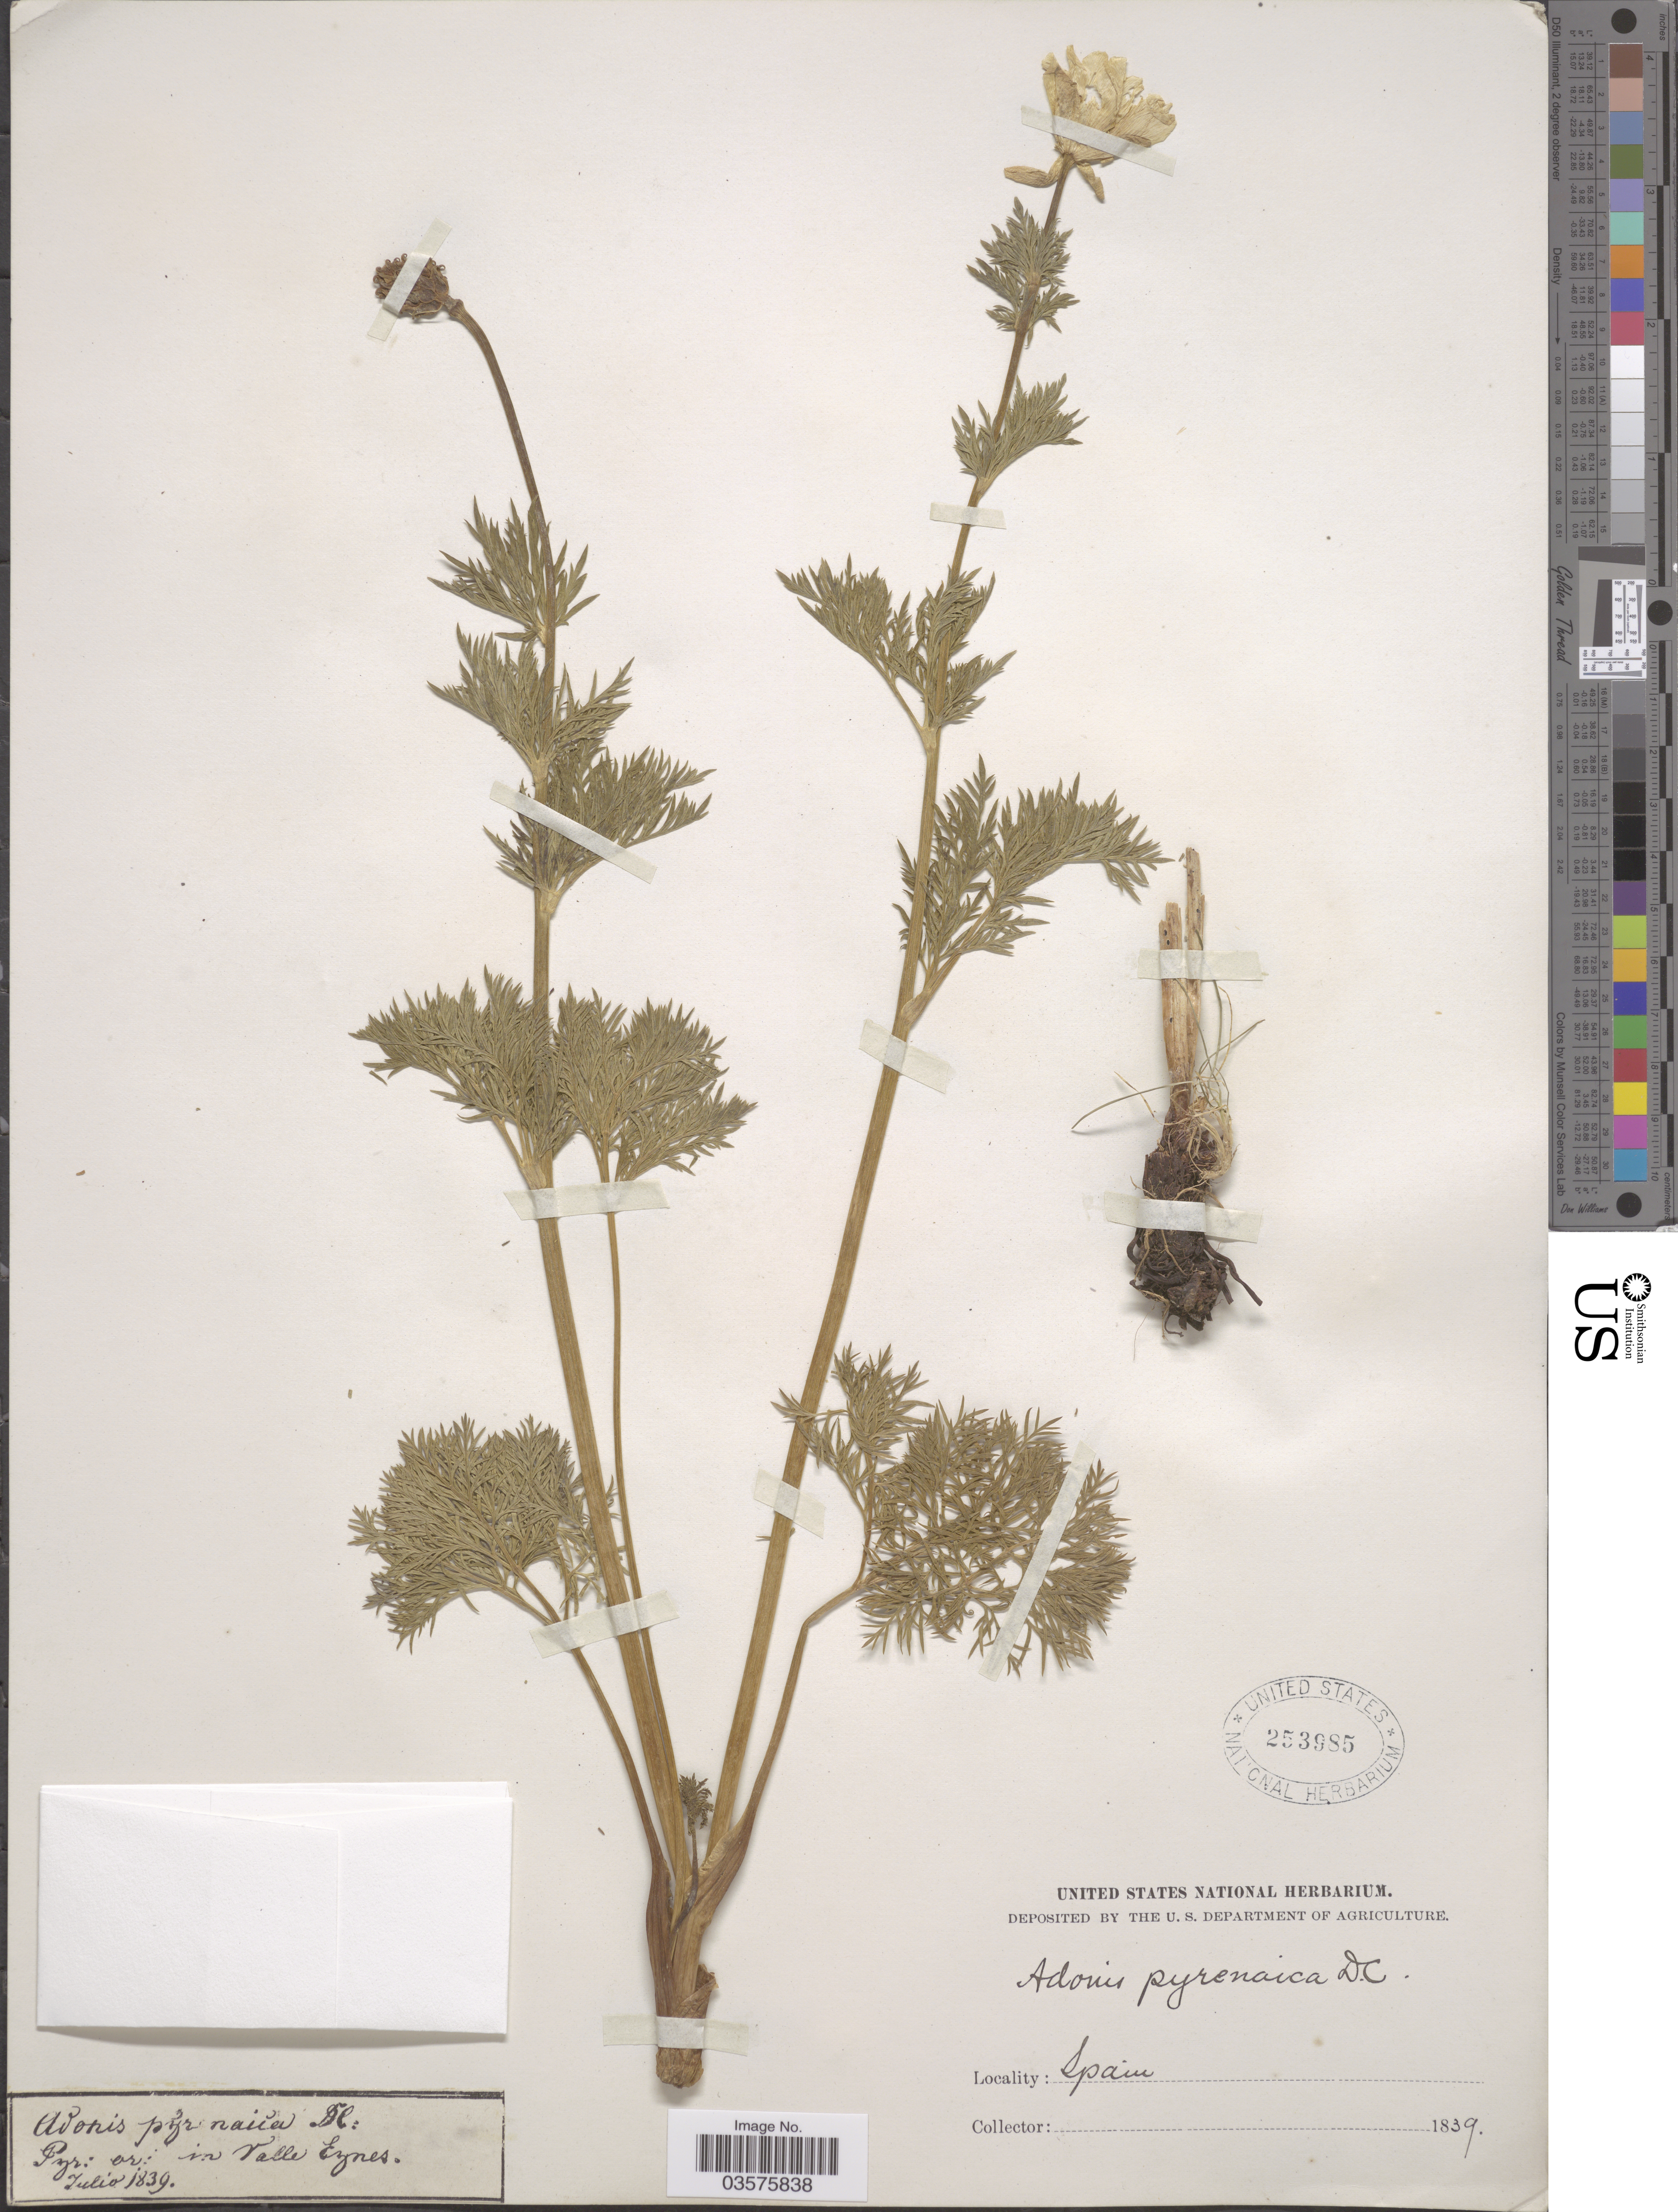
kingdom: Plantae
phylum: Tracheophyta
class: Magnoliopsida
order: Ranunculales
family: Ranunculaceae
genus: Adonis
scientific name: Adonis pyrenaica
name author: DC.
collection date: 1839-07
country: France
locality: Pyr: or: in Valle Eynes.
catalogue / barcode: US 253985